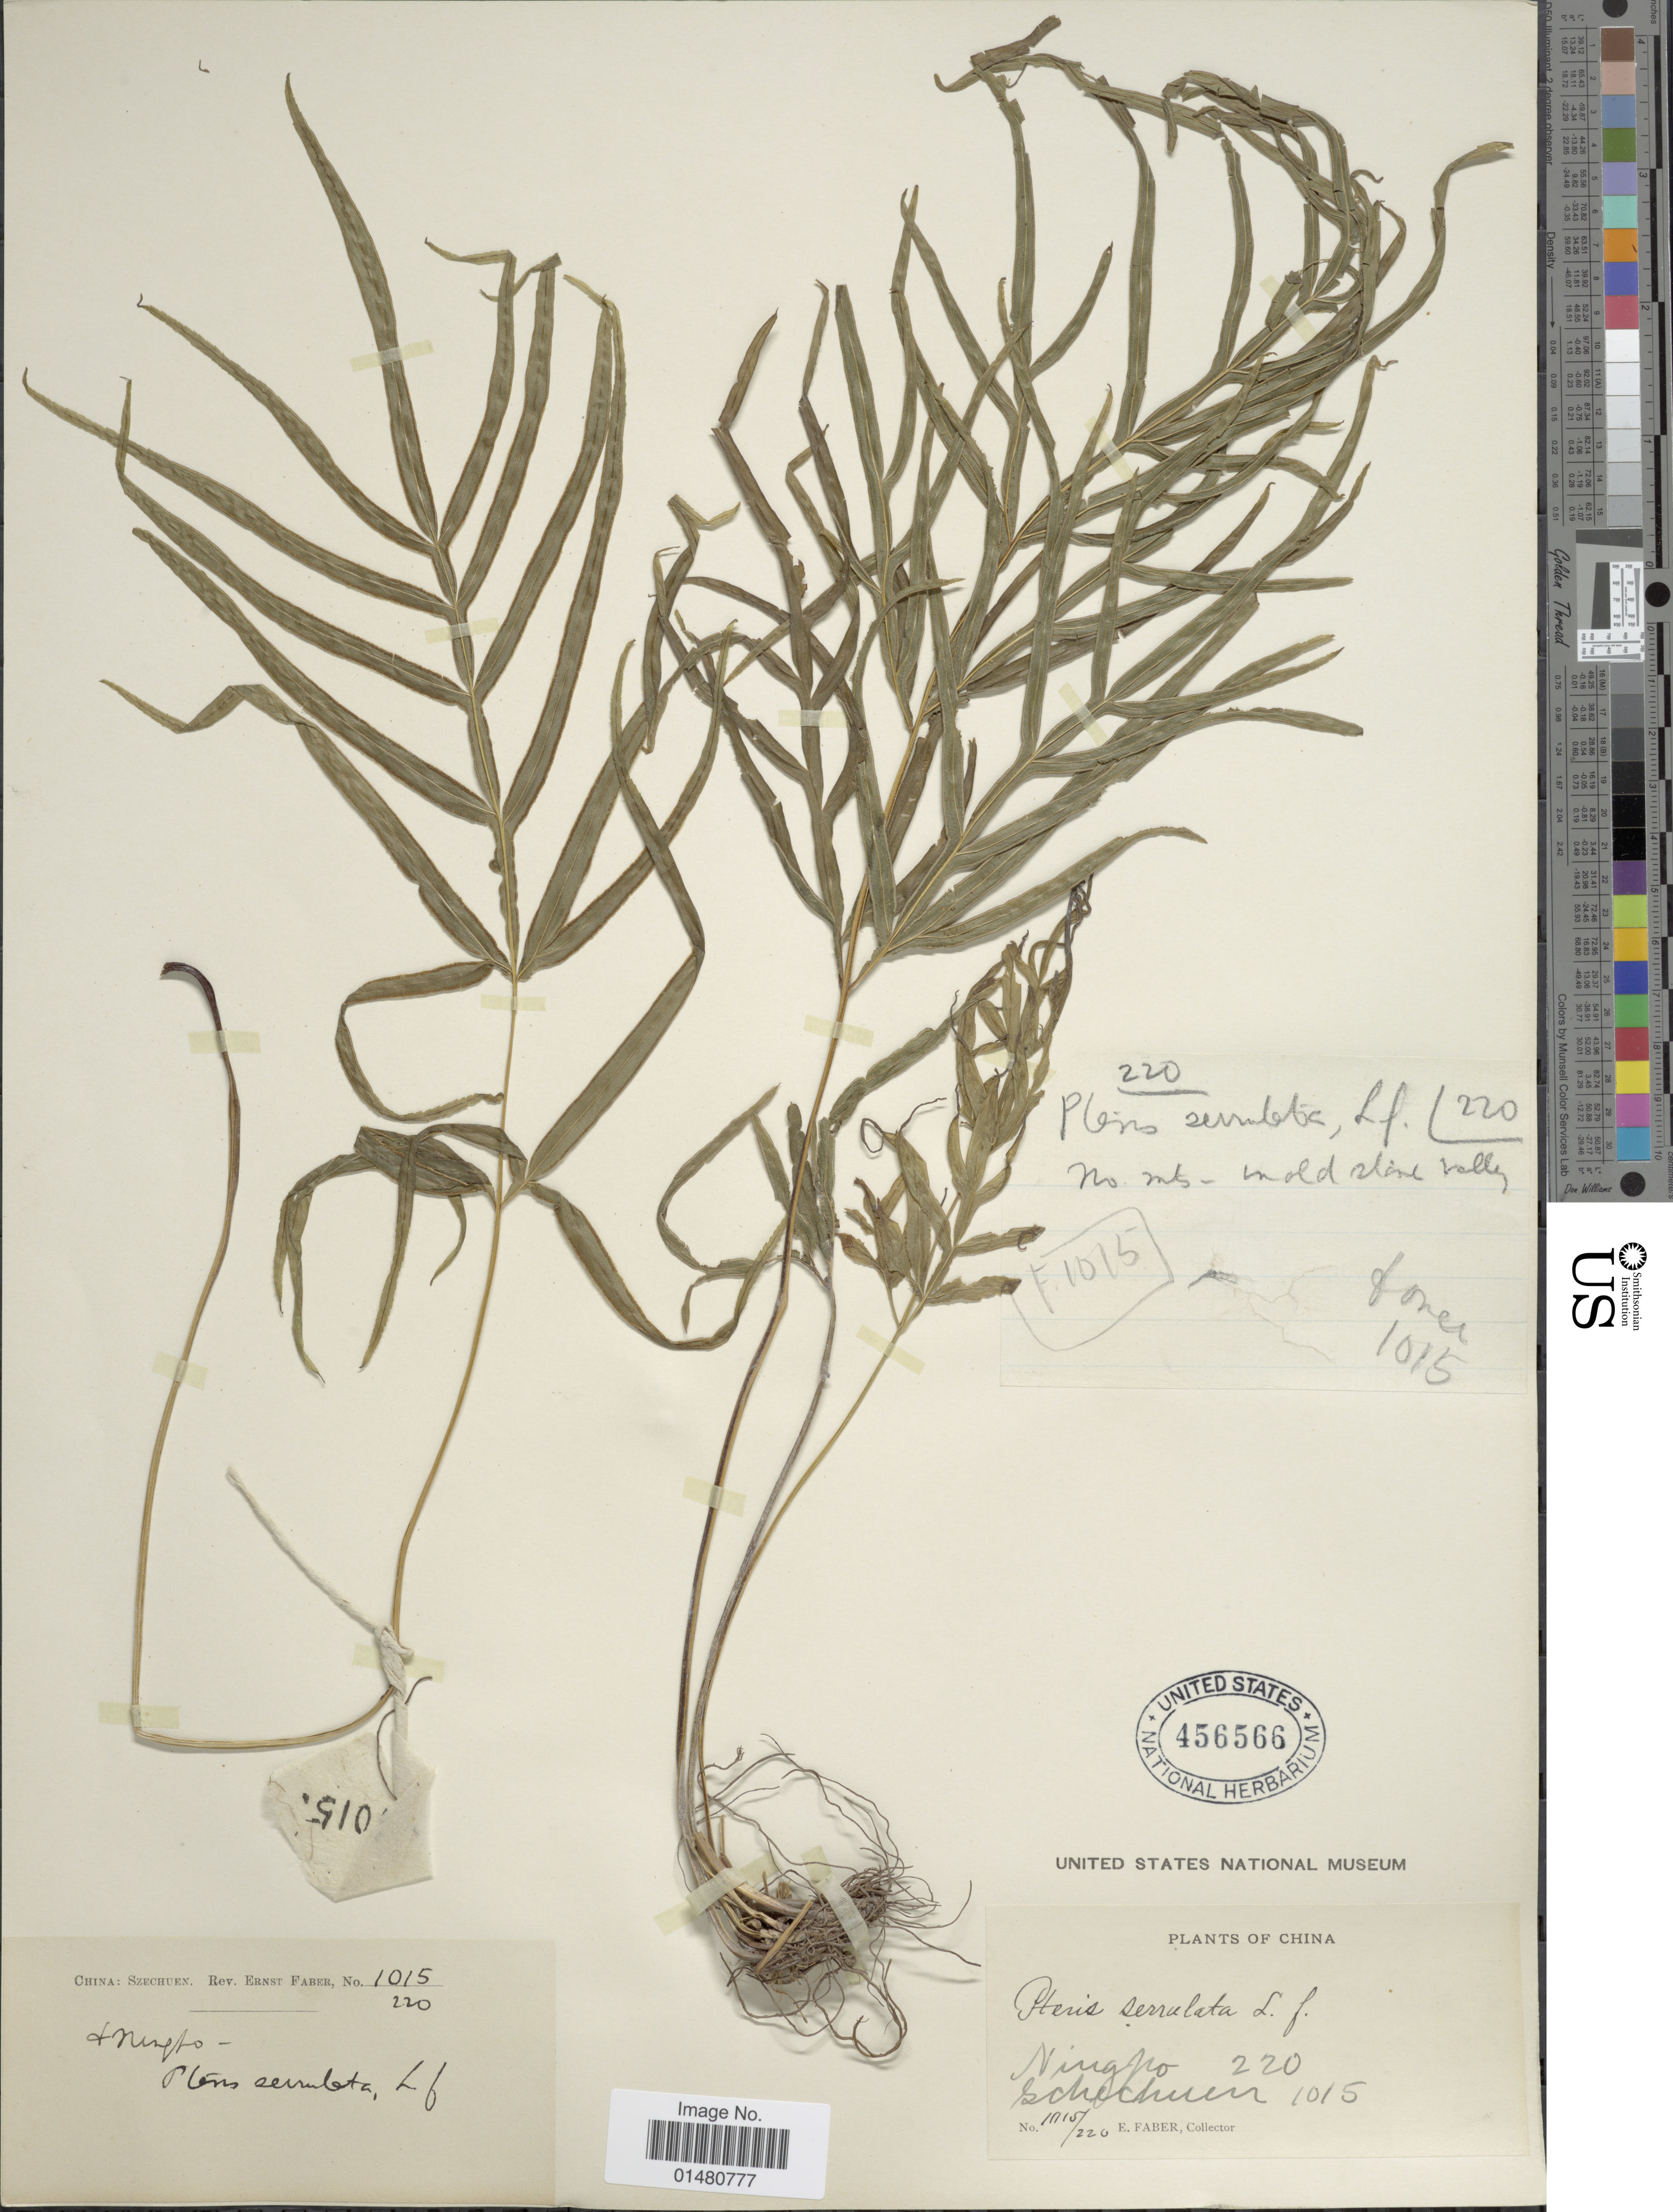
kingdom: Plantae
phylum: Tracheophyta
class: Polypodiopsida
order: Polypodiales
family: Pteridaceae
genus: Pteris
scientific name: Pteris multifida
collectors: E. Faber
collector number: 1015/220*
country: China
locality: Ning Po, Szechuen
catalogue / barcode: US 456566